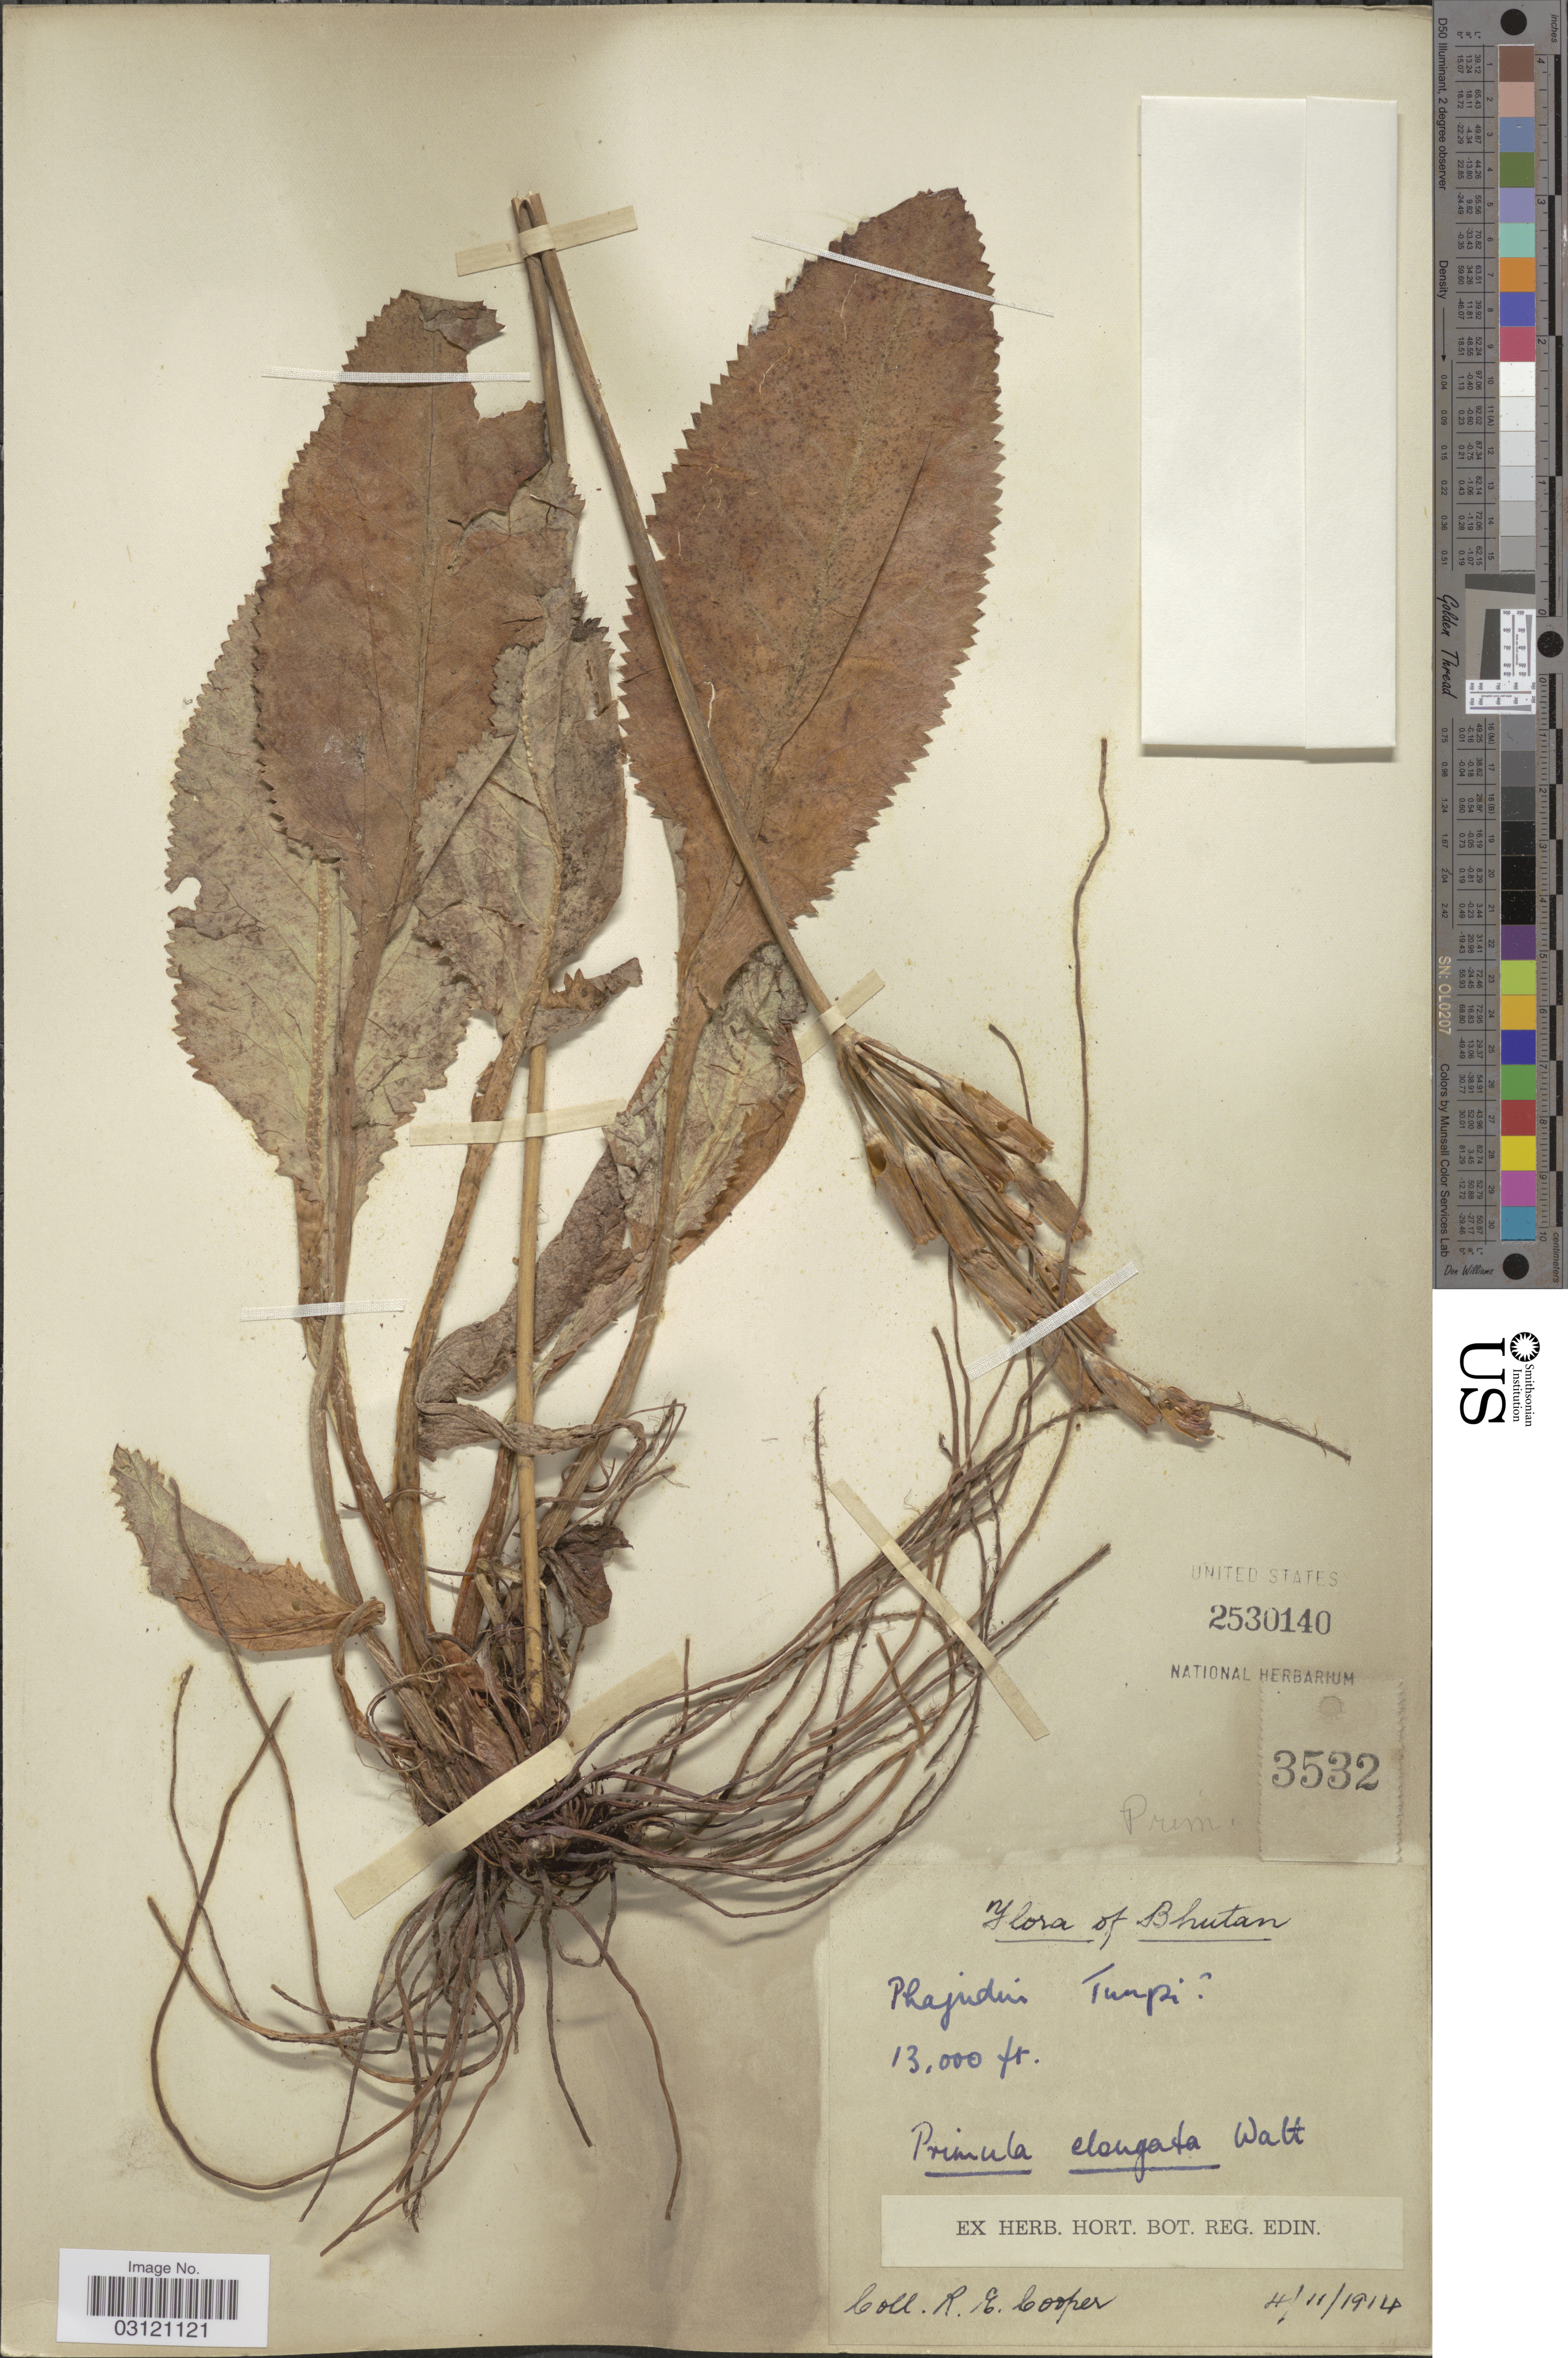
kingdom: Plantae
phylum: Tracheophyta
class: Magnoliopsida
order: Ericales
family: Primulaceae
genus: Primula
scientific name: Primula elongata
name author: Watt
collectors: R. E. Cooper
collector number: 3532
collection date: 1914-04-11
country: Bhutan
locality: Phajudin Tumpi [unsure placement]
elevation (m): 3962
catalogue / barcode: US 2530140